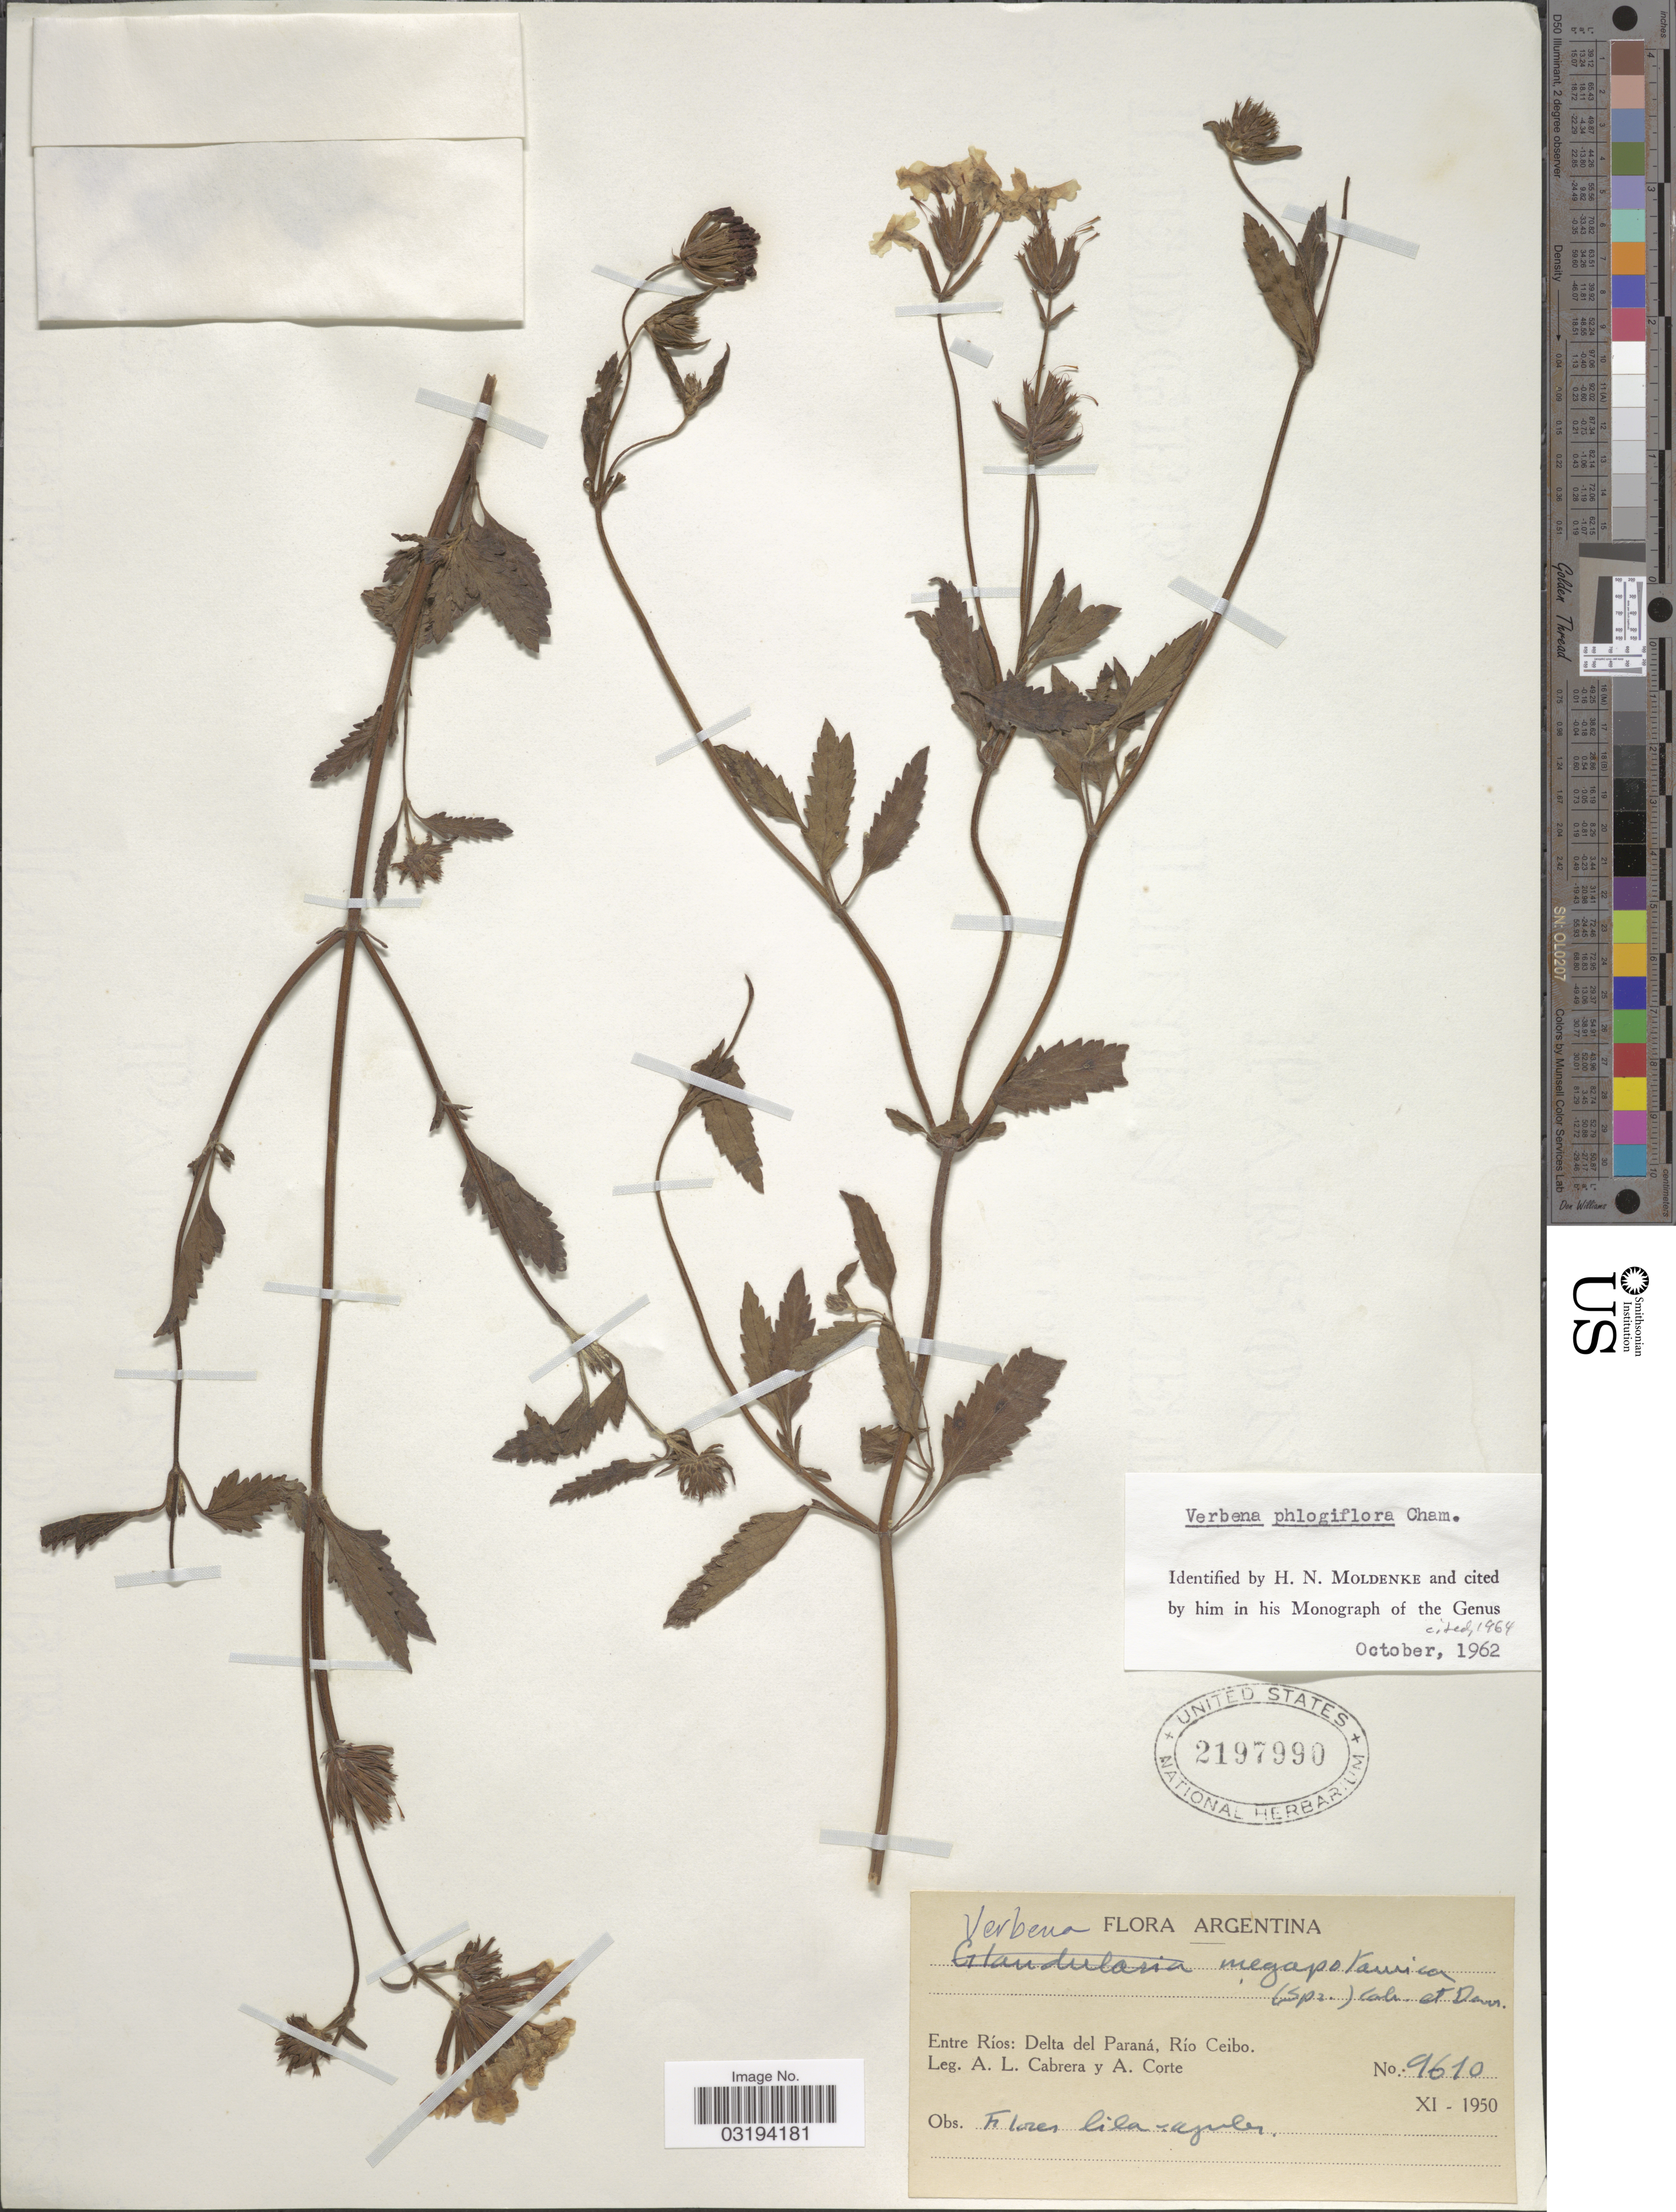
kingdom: Plantae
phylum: Tracheophyta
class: Magnoliopsida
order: Lamiales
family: Verbenaceae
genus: Verbena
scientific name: Verbena phlogiflora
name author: Cham.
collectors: A. L. Cabrera & A. Corte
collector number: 9610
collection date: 1950-11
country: Argentina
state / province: Entre Rios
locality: Delta del Paraná, Río Ceibo.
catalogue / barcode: US 2197990